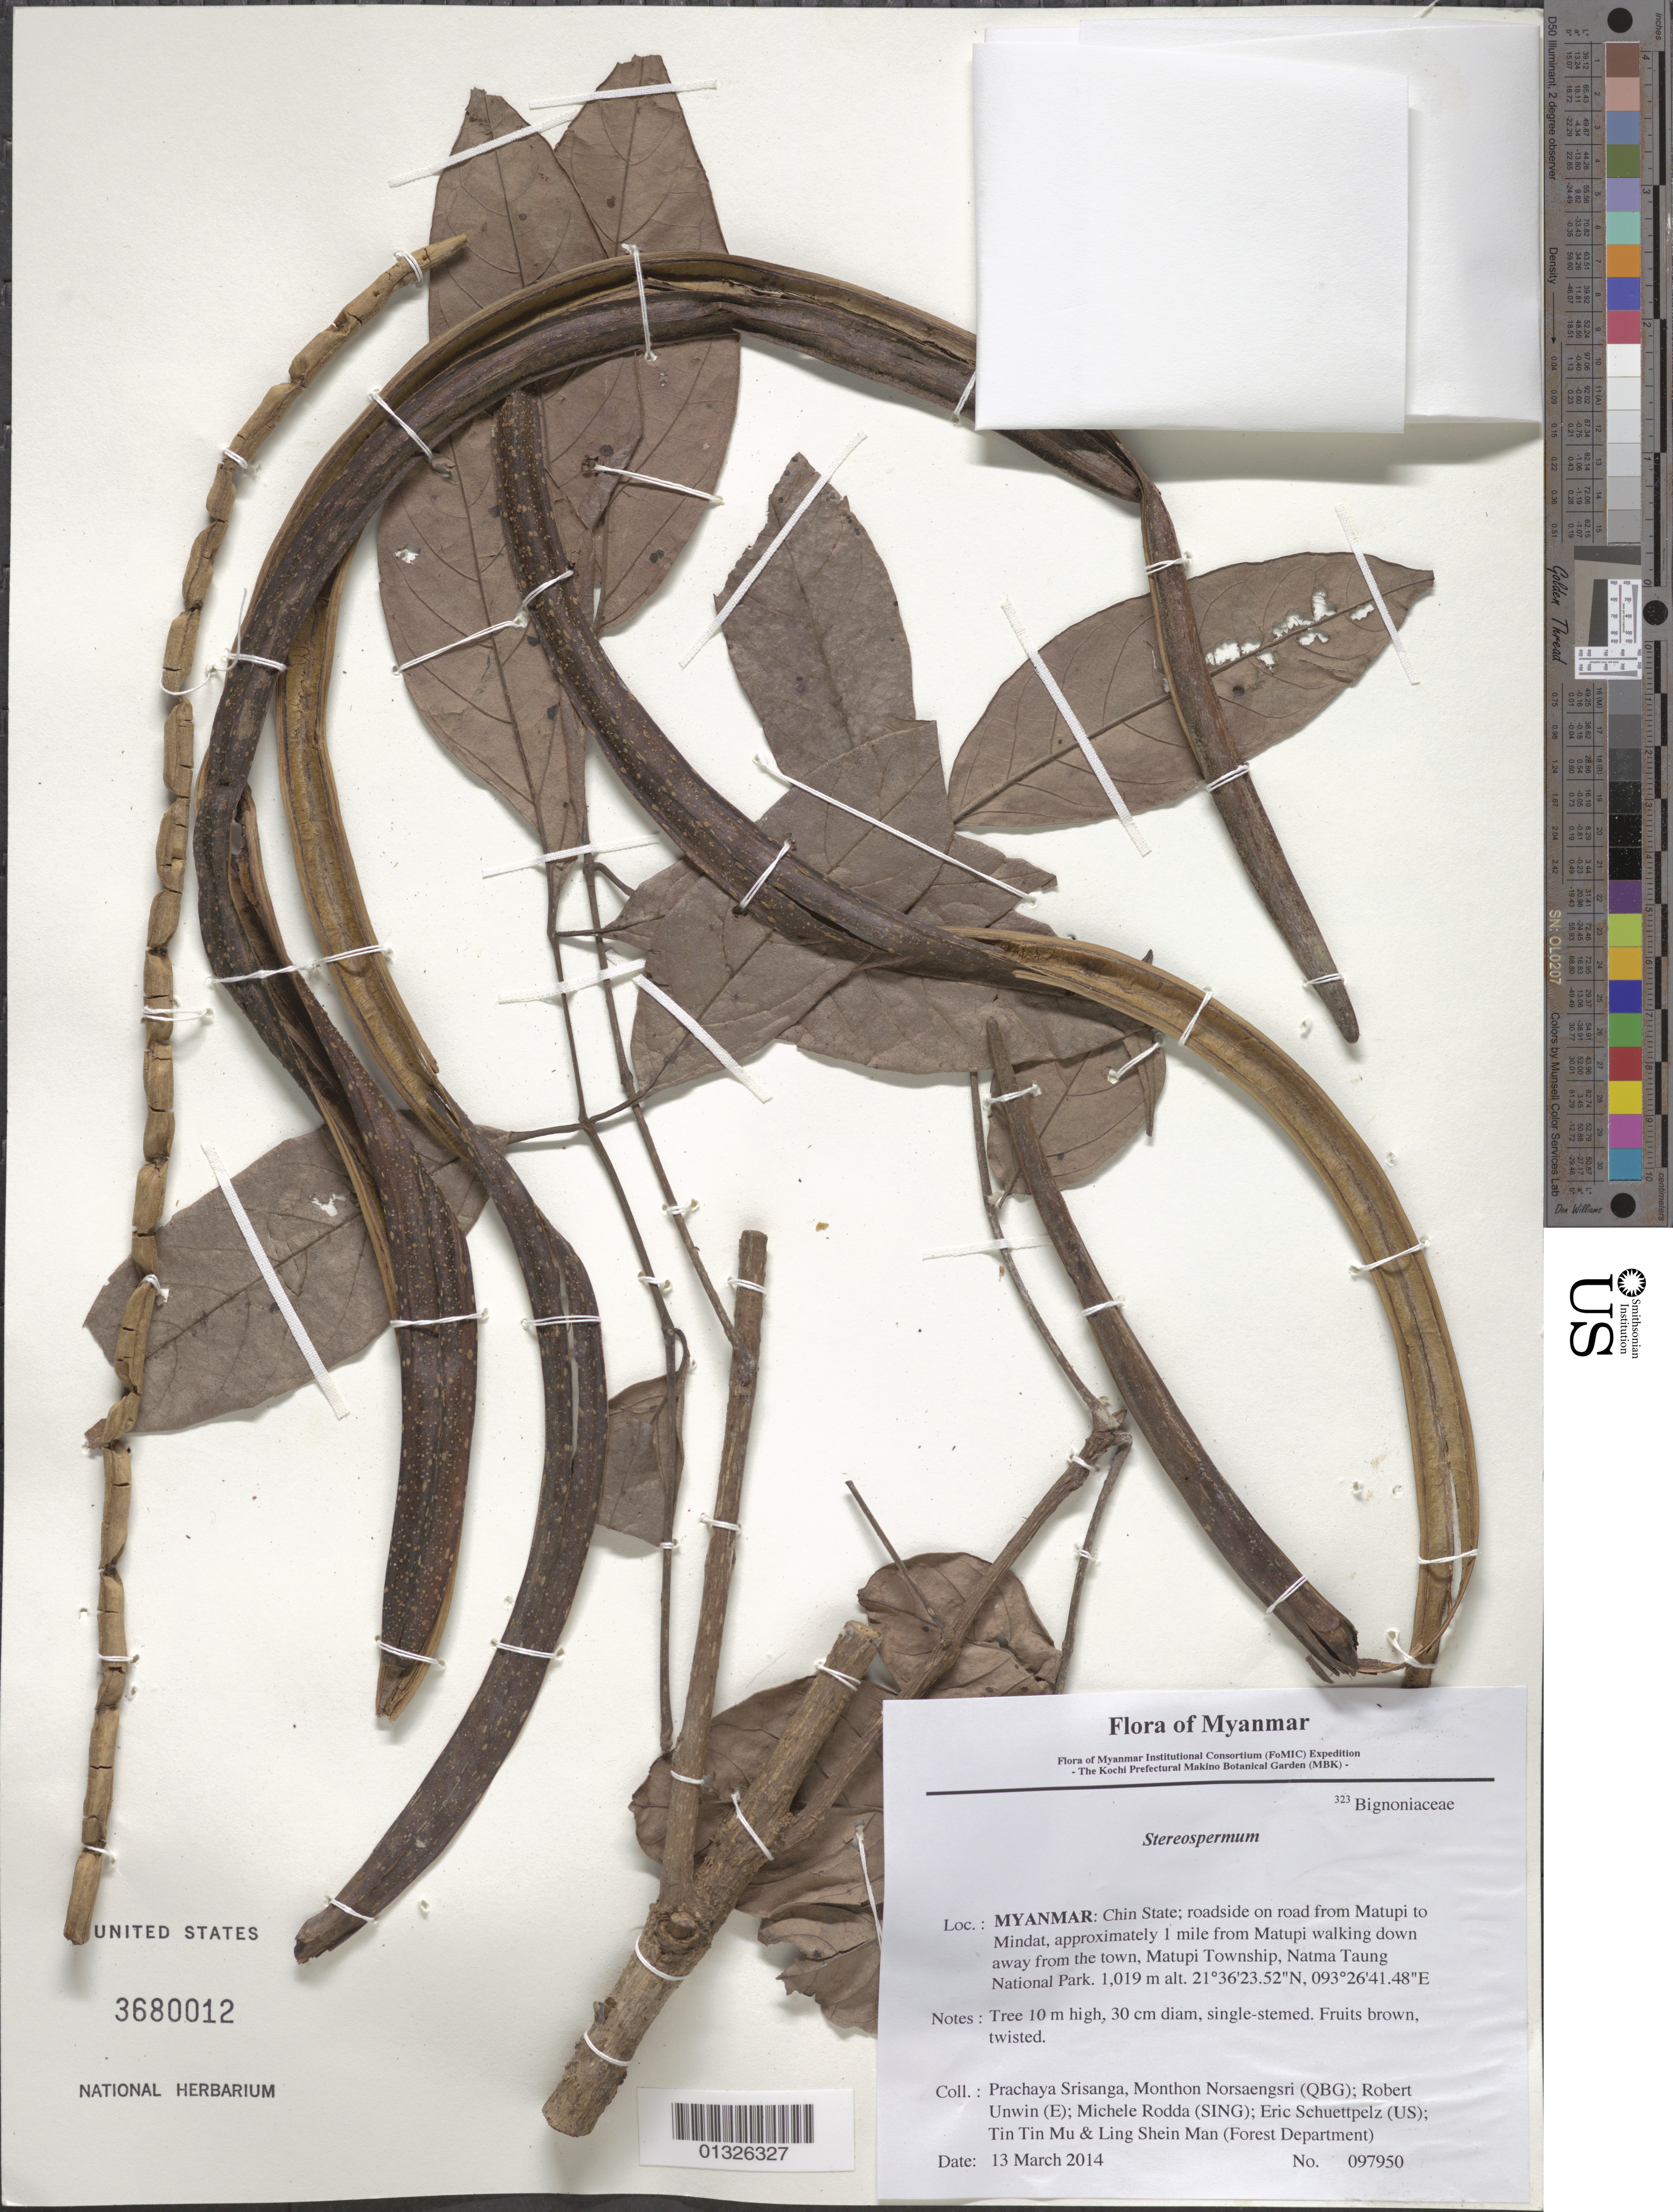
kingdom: Plantae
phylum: Tracheophyta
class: Magnoliopsida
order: Lamiales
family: Bignoniaceae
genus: Stereospermum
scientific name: Stereospermum sp.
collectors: P. Srisanga, M. Norsaengsri, R. Unwin, M. Rodda, E. Schuettpelz, Tin Tin Mu & Ling Shein Man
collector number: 97950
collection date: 2014-03-13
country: Myanmar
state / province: Chin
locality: Roadside on road from Matupi to Mindat, approximately 1 mile from Matupi walking down away from the town, Matupi Township, Natma Taung National Park.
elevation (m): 1019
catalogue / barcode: US 3680012